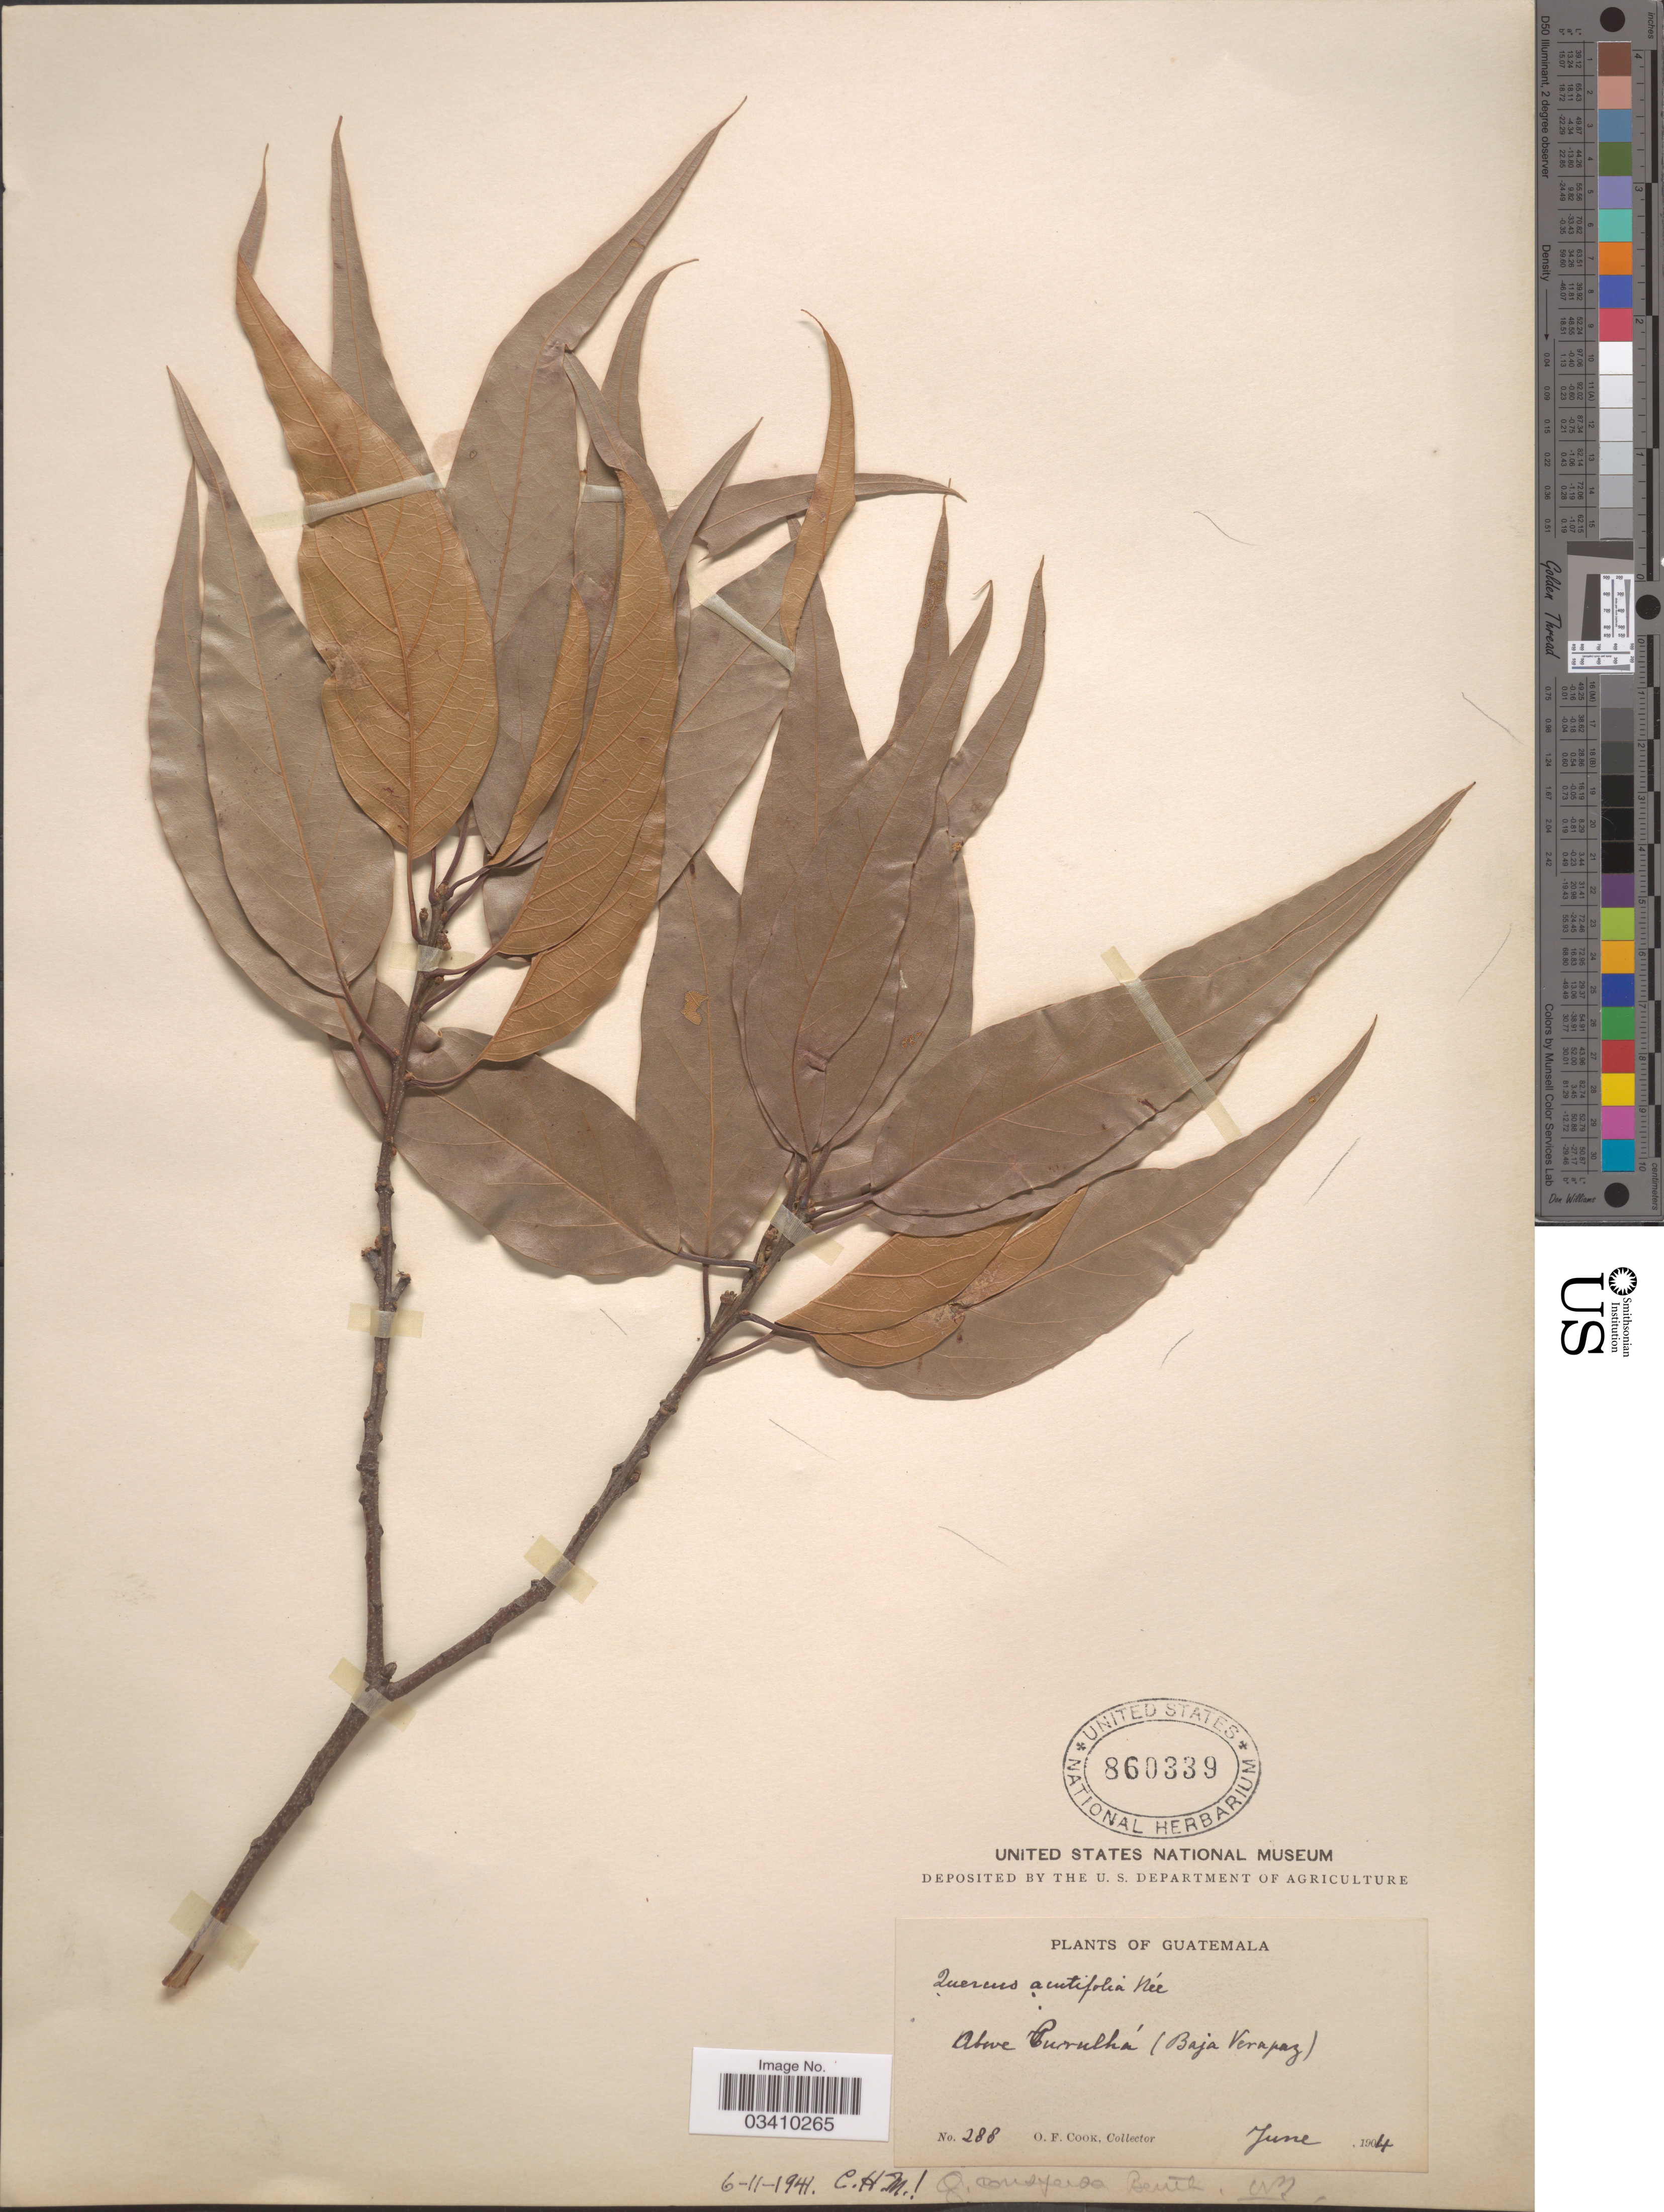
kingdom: Plantae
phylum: Tracheophyta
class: Magnoliopsida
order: Fagales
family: Fagaceae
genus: Quercus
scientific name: Quercus conspersa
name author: Benth.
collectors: O. F. Cook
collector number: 288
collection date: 1904-06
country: Guatemala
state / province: Baja Verapaz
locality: Above Churulhá (Baja Verapaz).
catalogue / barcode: US 860339